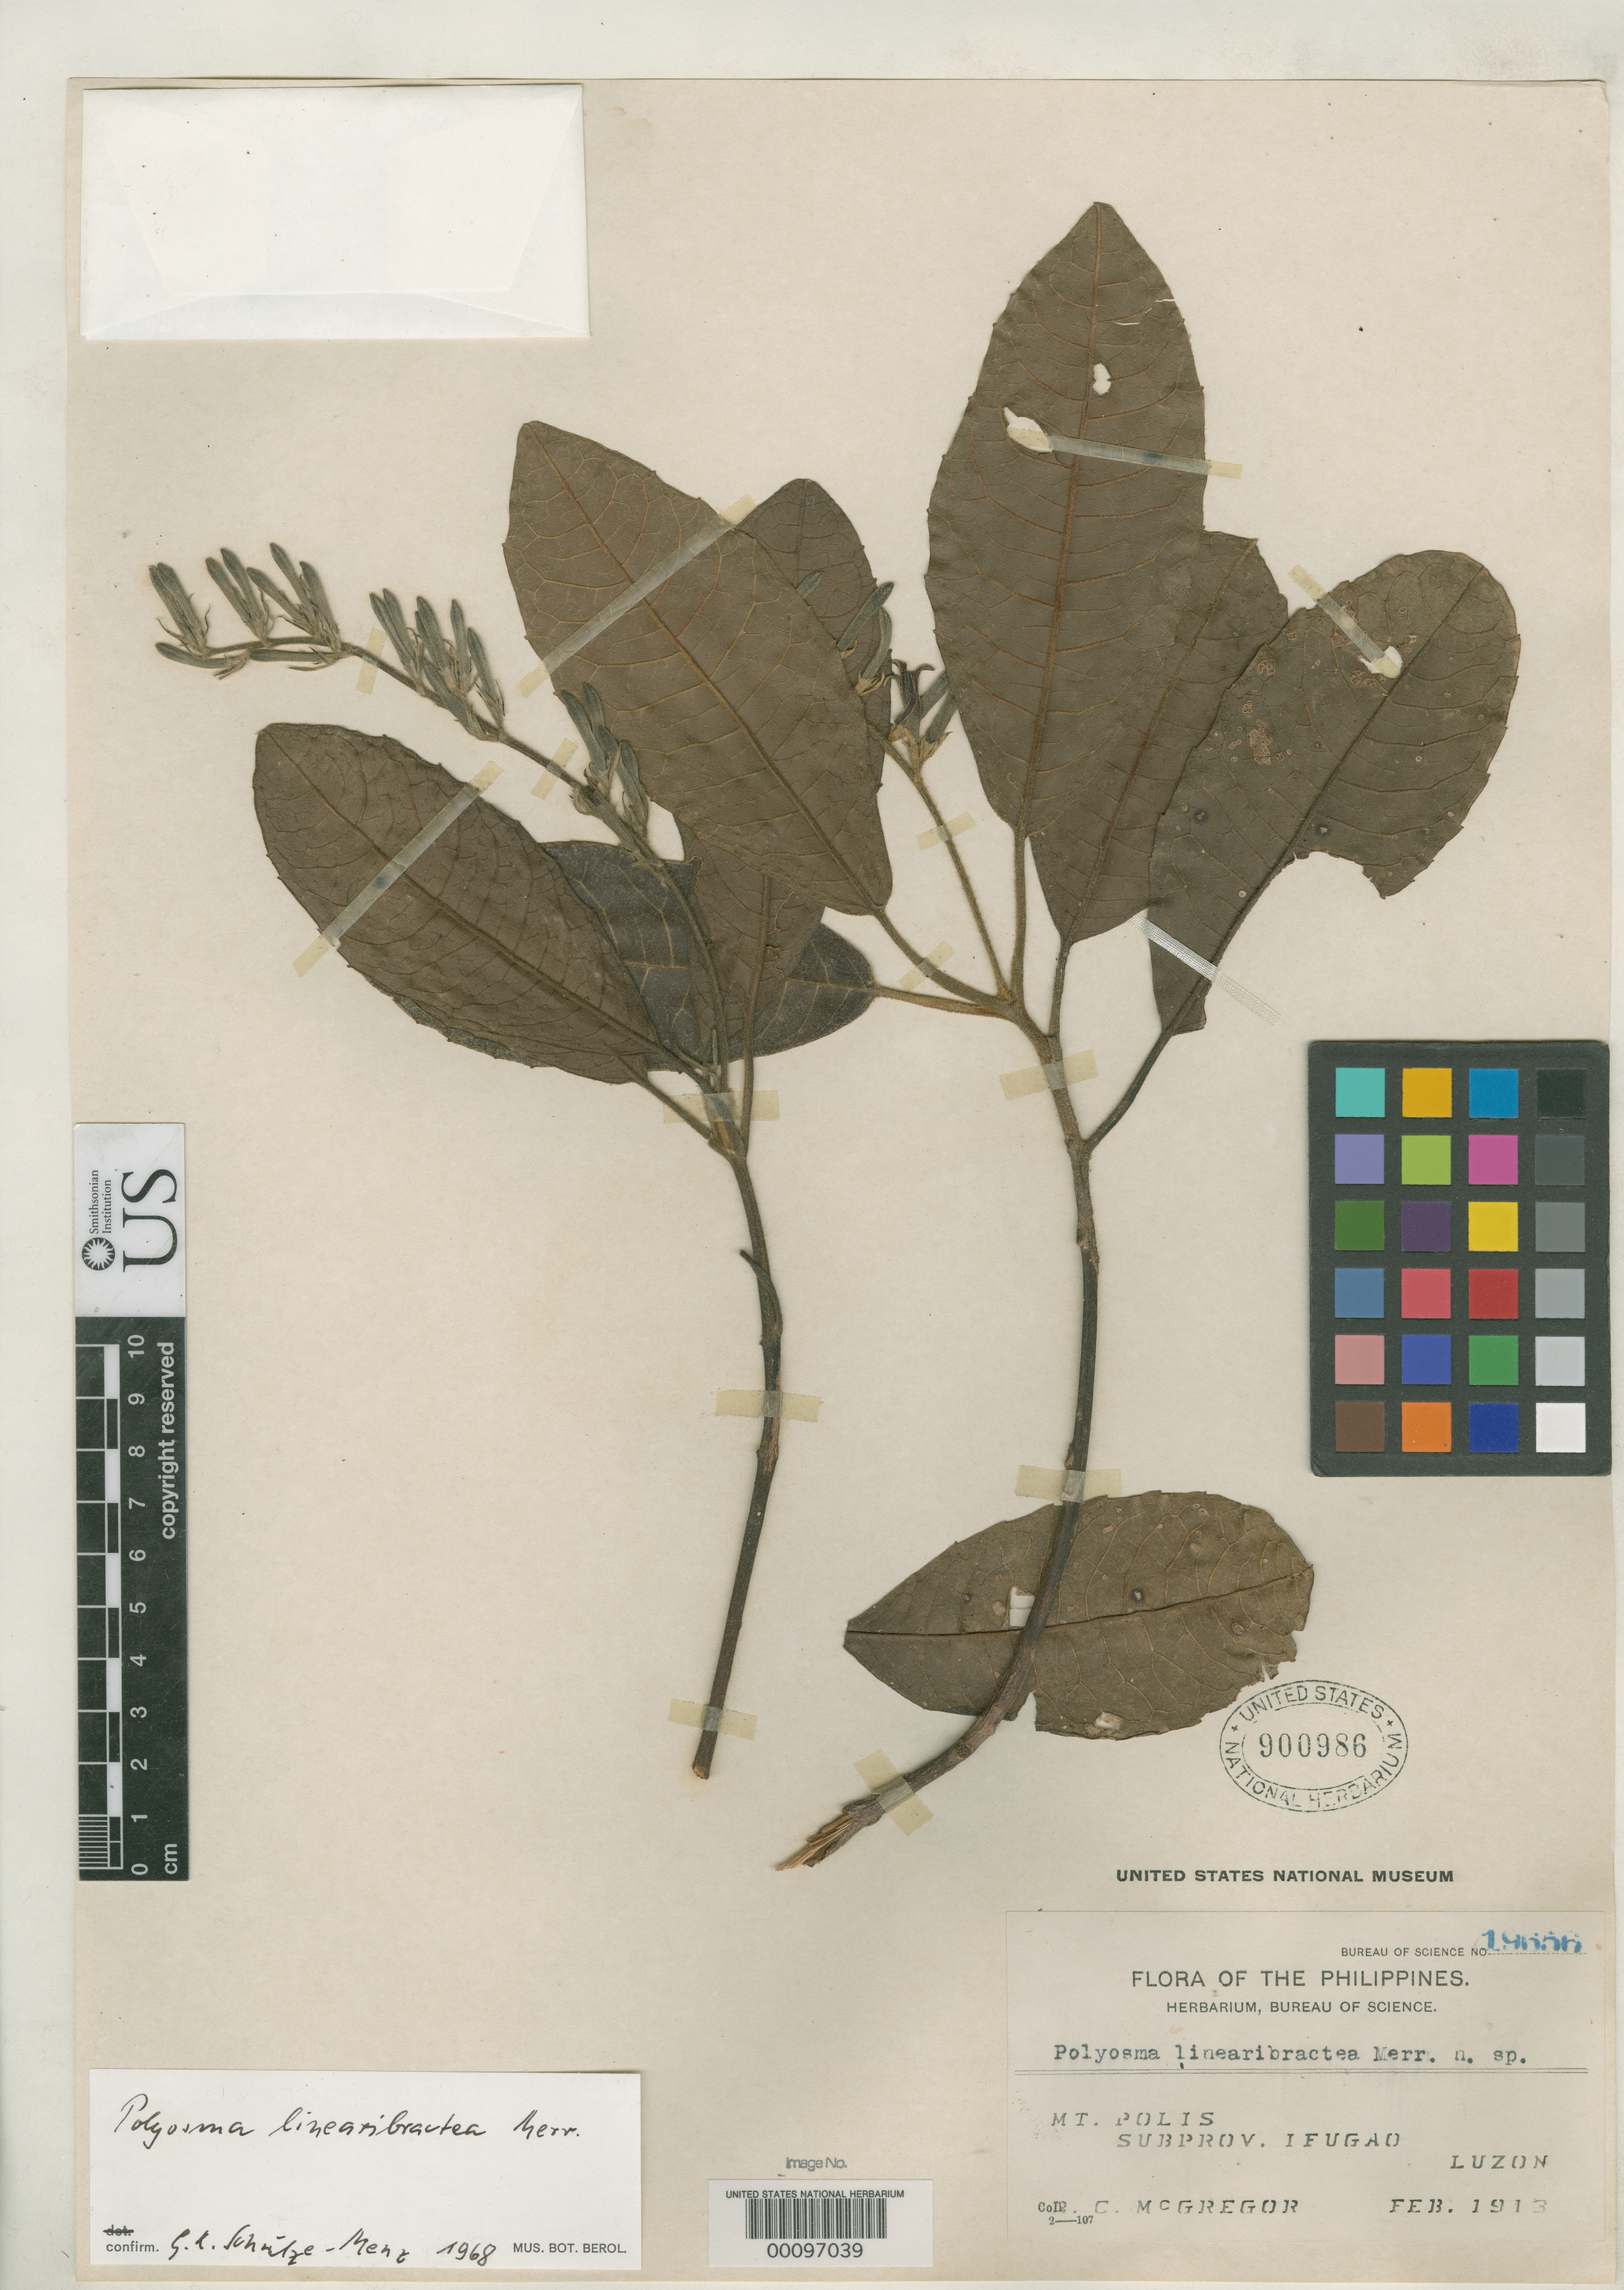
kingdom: Plantae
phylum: Tracheophyta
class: Magnoliopsida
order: Escalloniales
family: Escalloniaceae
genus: Polyosma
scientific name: Polyosma linearibractea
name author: Merr.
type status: Isotype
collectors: R. C. McGregor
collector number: Bur. Sci. 19656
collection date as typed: Feb 1913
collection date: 1913-02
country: Philippines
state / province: Cordillera (Administrative Region)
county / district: Ifugao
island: Luzon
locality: Mt. Polis.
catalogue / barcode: US 900986